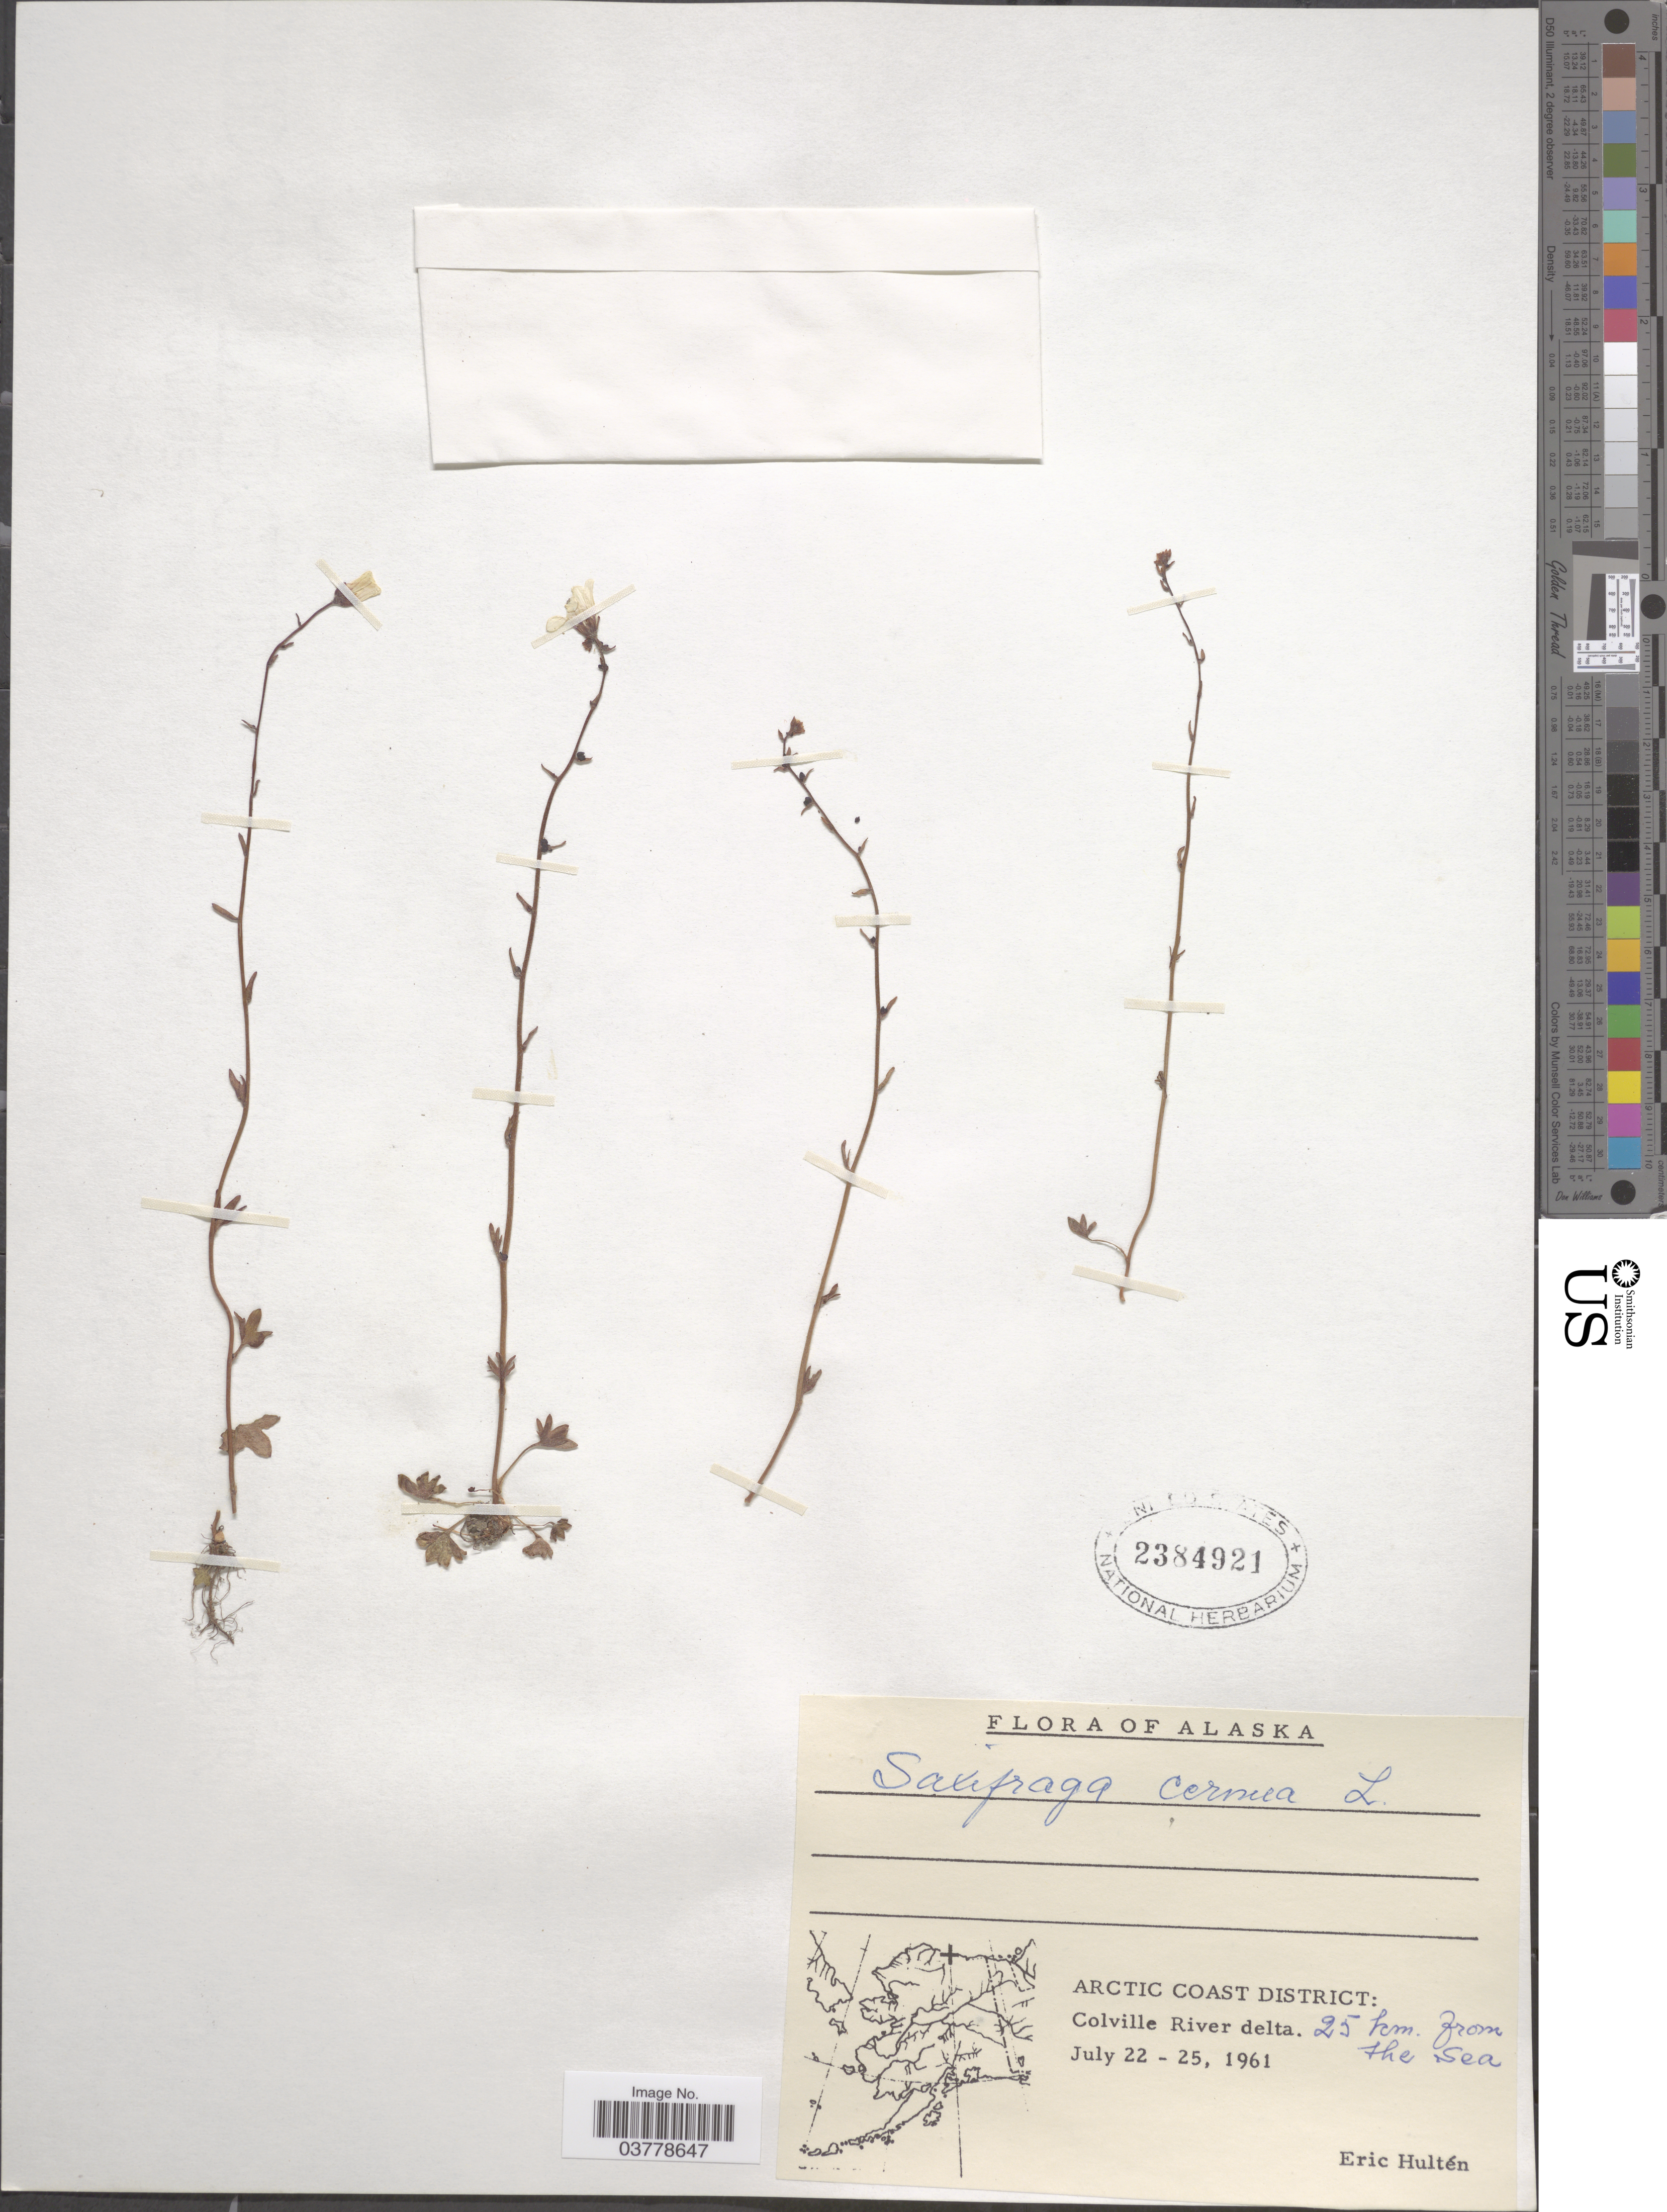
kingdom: Plantae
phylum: Tracheophyta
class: Magnoliopsida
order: Saxifragales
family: Saxifragaceae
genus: Saxifraga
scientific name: Saxifraga cernua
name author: L.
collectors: E. G. Hultén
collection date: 1961-07-22/1961-07-25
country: United States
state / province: Alaska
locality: Arctic Coast District: Colville River delta. 25 km. from the sea.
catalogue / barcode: US 2384921